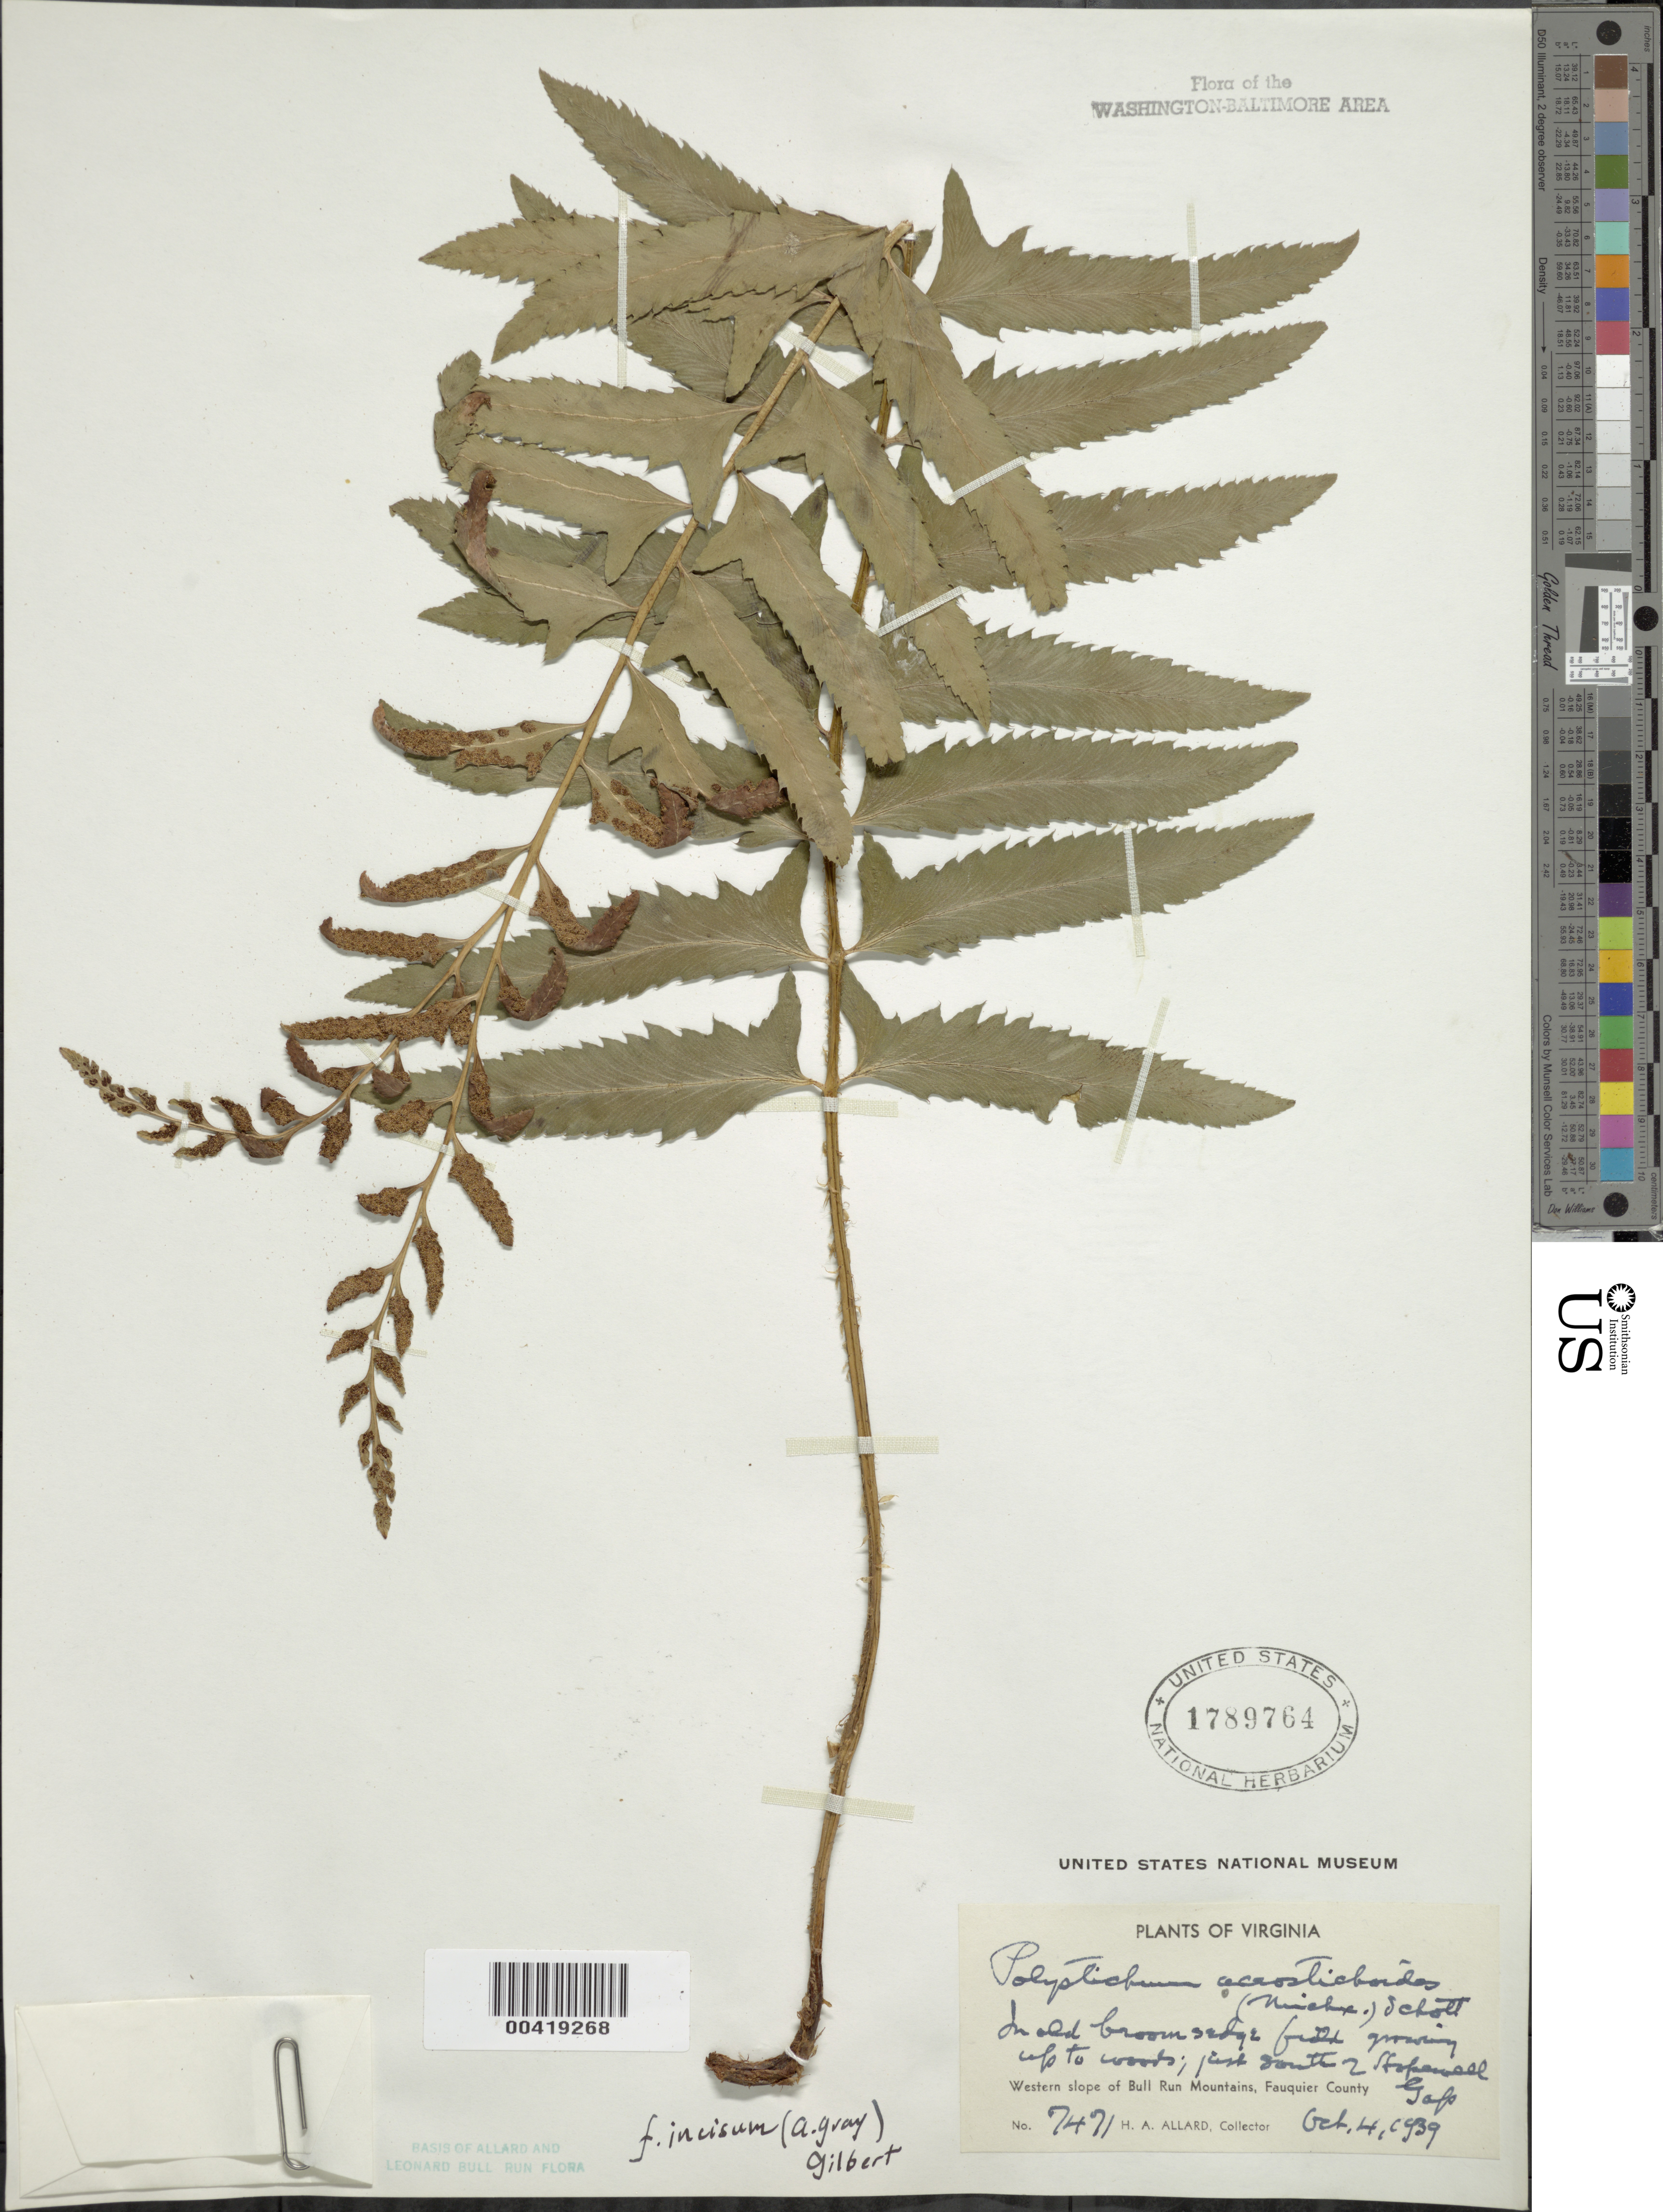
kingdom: Plantae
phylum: Tracheophyta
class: Polypodiopsida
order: Polypodiales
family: Dryopteridaceae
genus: Polystichum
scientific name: Polystichum acrostichoides f. cristatum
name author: Clute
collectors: H. A. Allard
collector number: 7471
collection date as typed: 04 Oct 1939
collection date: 1939-10-04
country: United States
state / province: Virginia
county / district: Fauquier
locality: South of Hopewell Gap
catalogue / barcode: US 1789764